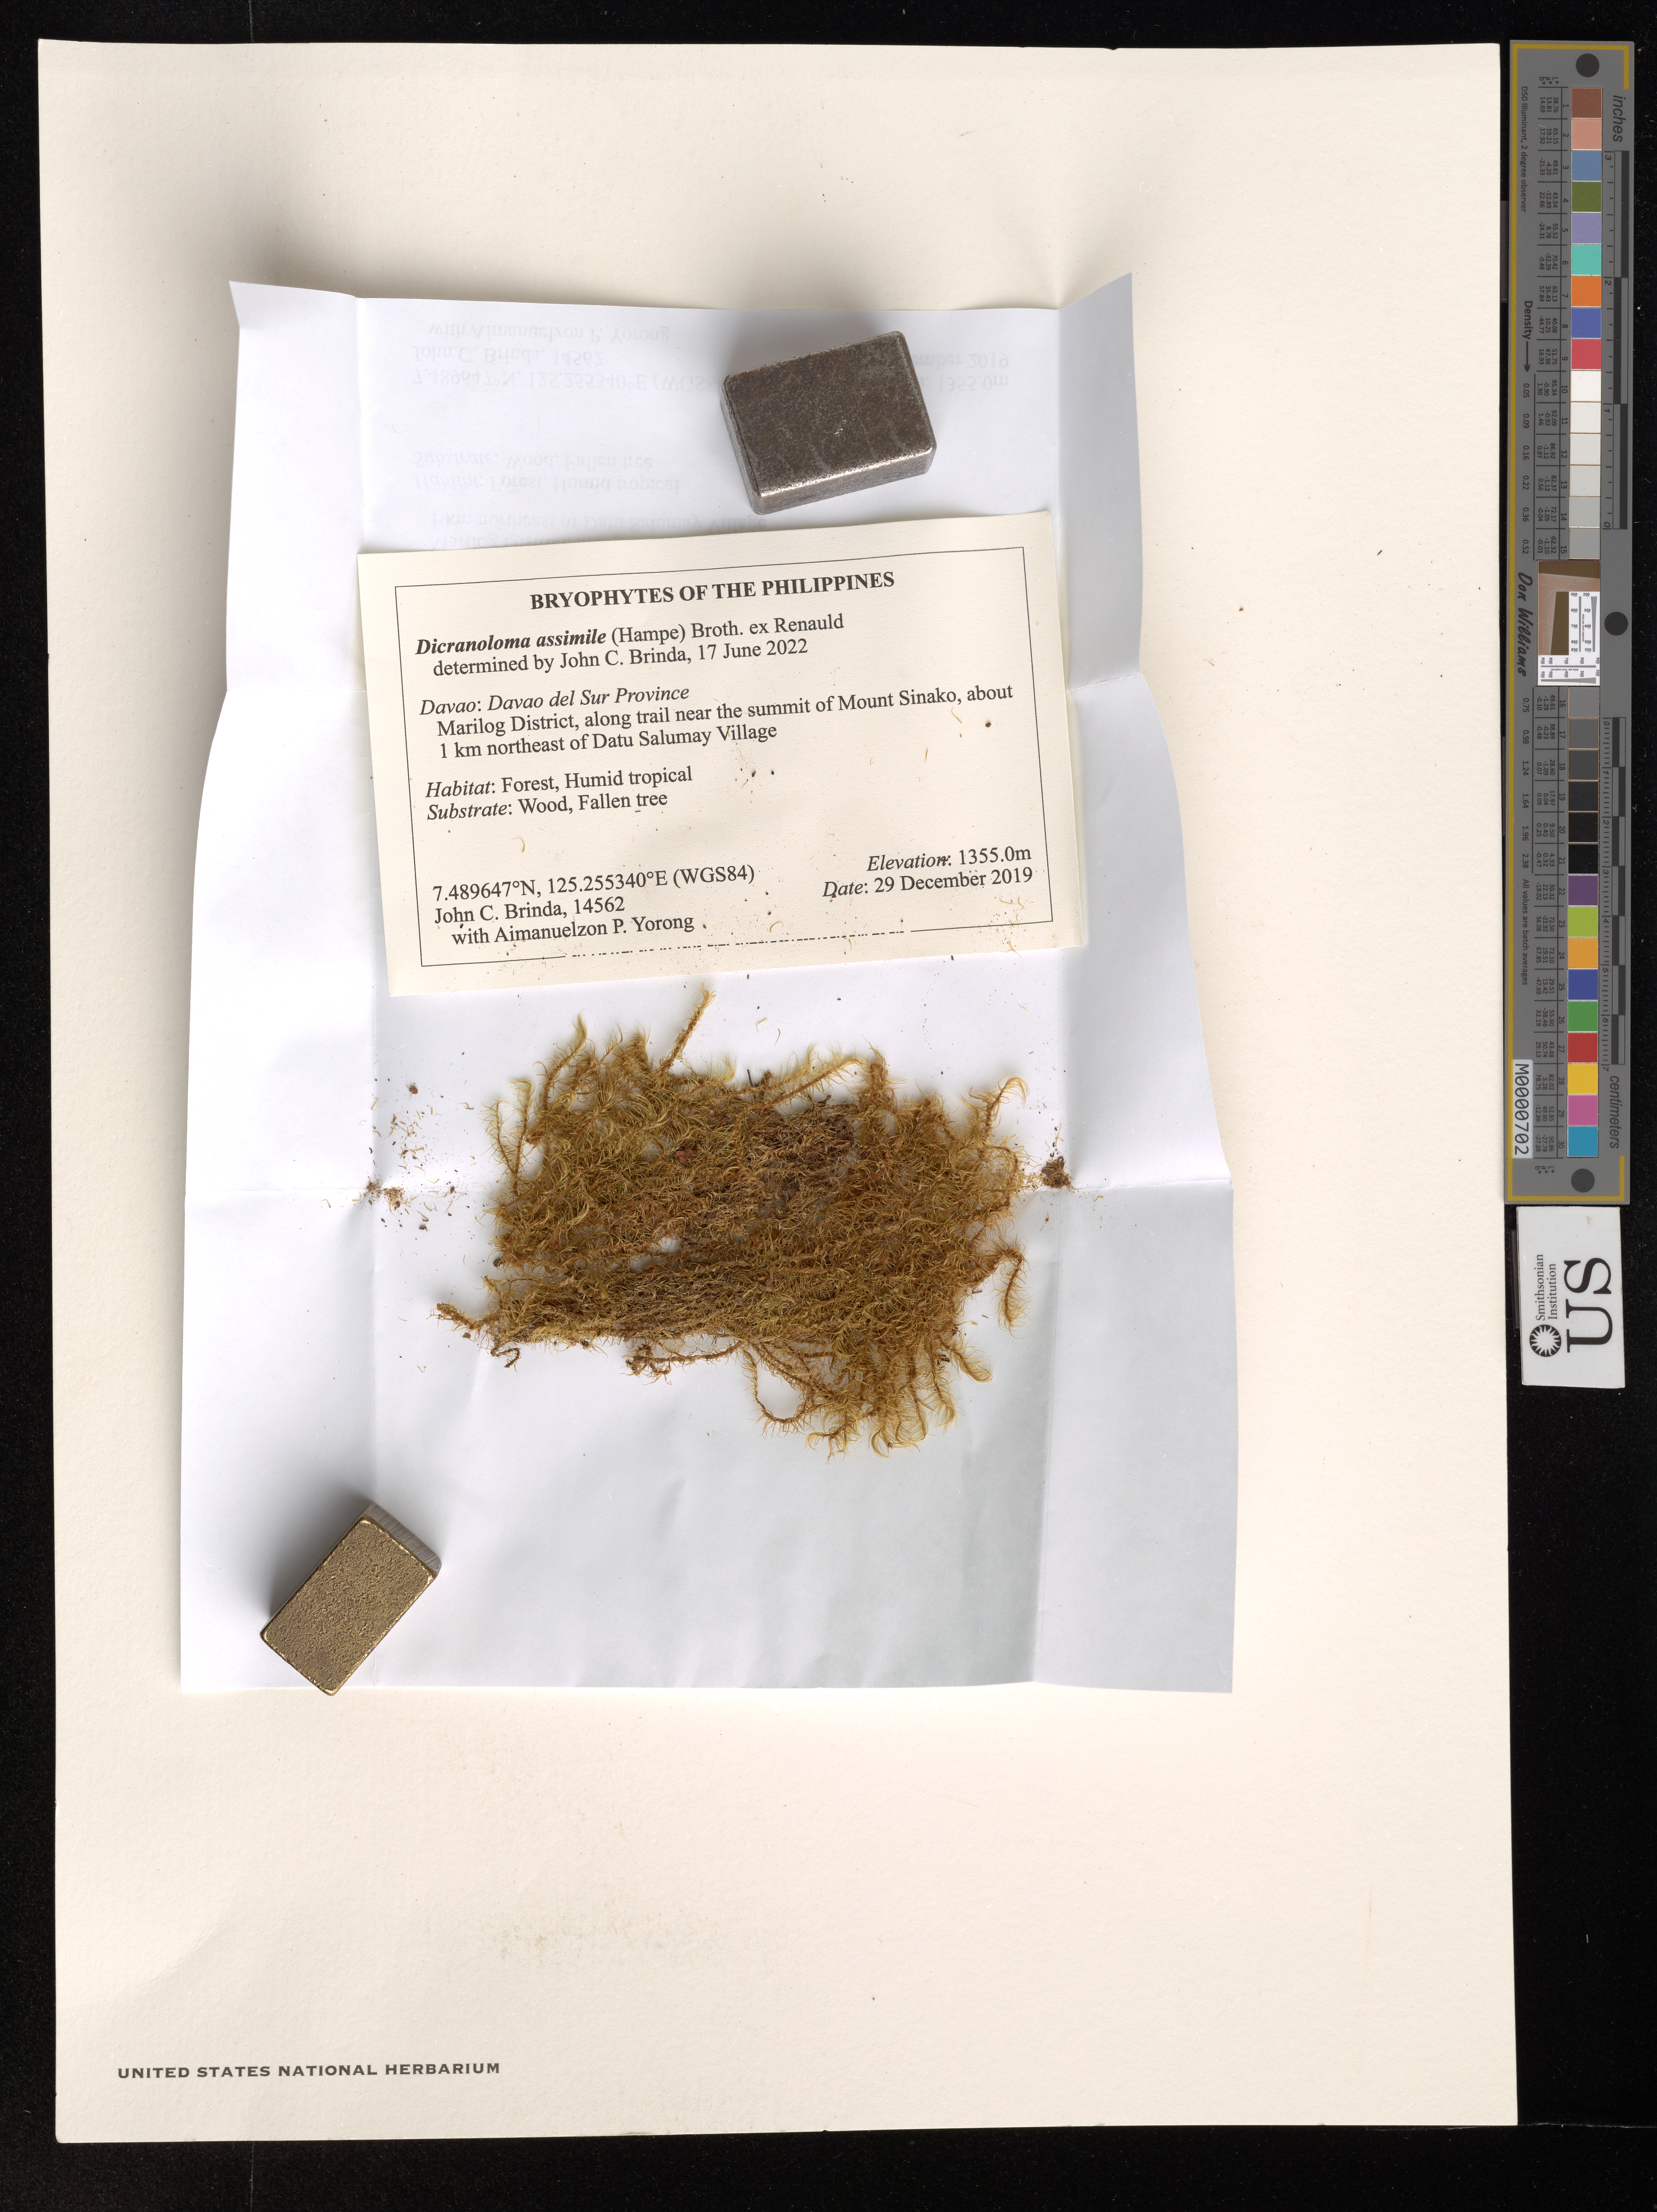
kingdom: Plantae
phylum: Bryophyta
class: Bryopsida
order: Dicranales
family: Dicranaceae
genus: Dicranoloma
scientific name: Dicranoloma assimile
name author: (Hampe) Paris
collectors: J. Brinda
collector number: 14562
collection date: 2019-12-29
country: Philippines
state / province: Davao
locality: Davao del Sur Province. Marilog District, along trail near the summit of Mount Sinako, about 1 km northeast of Datu Salumay Village. (WGS84).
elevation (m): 1355